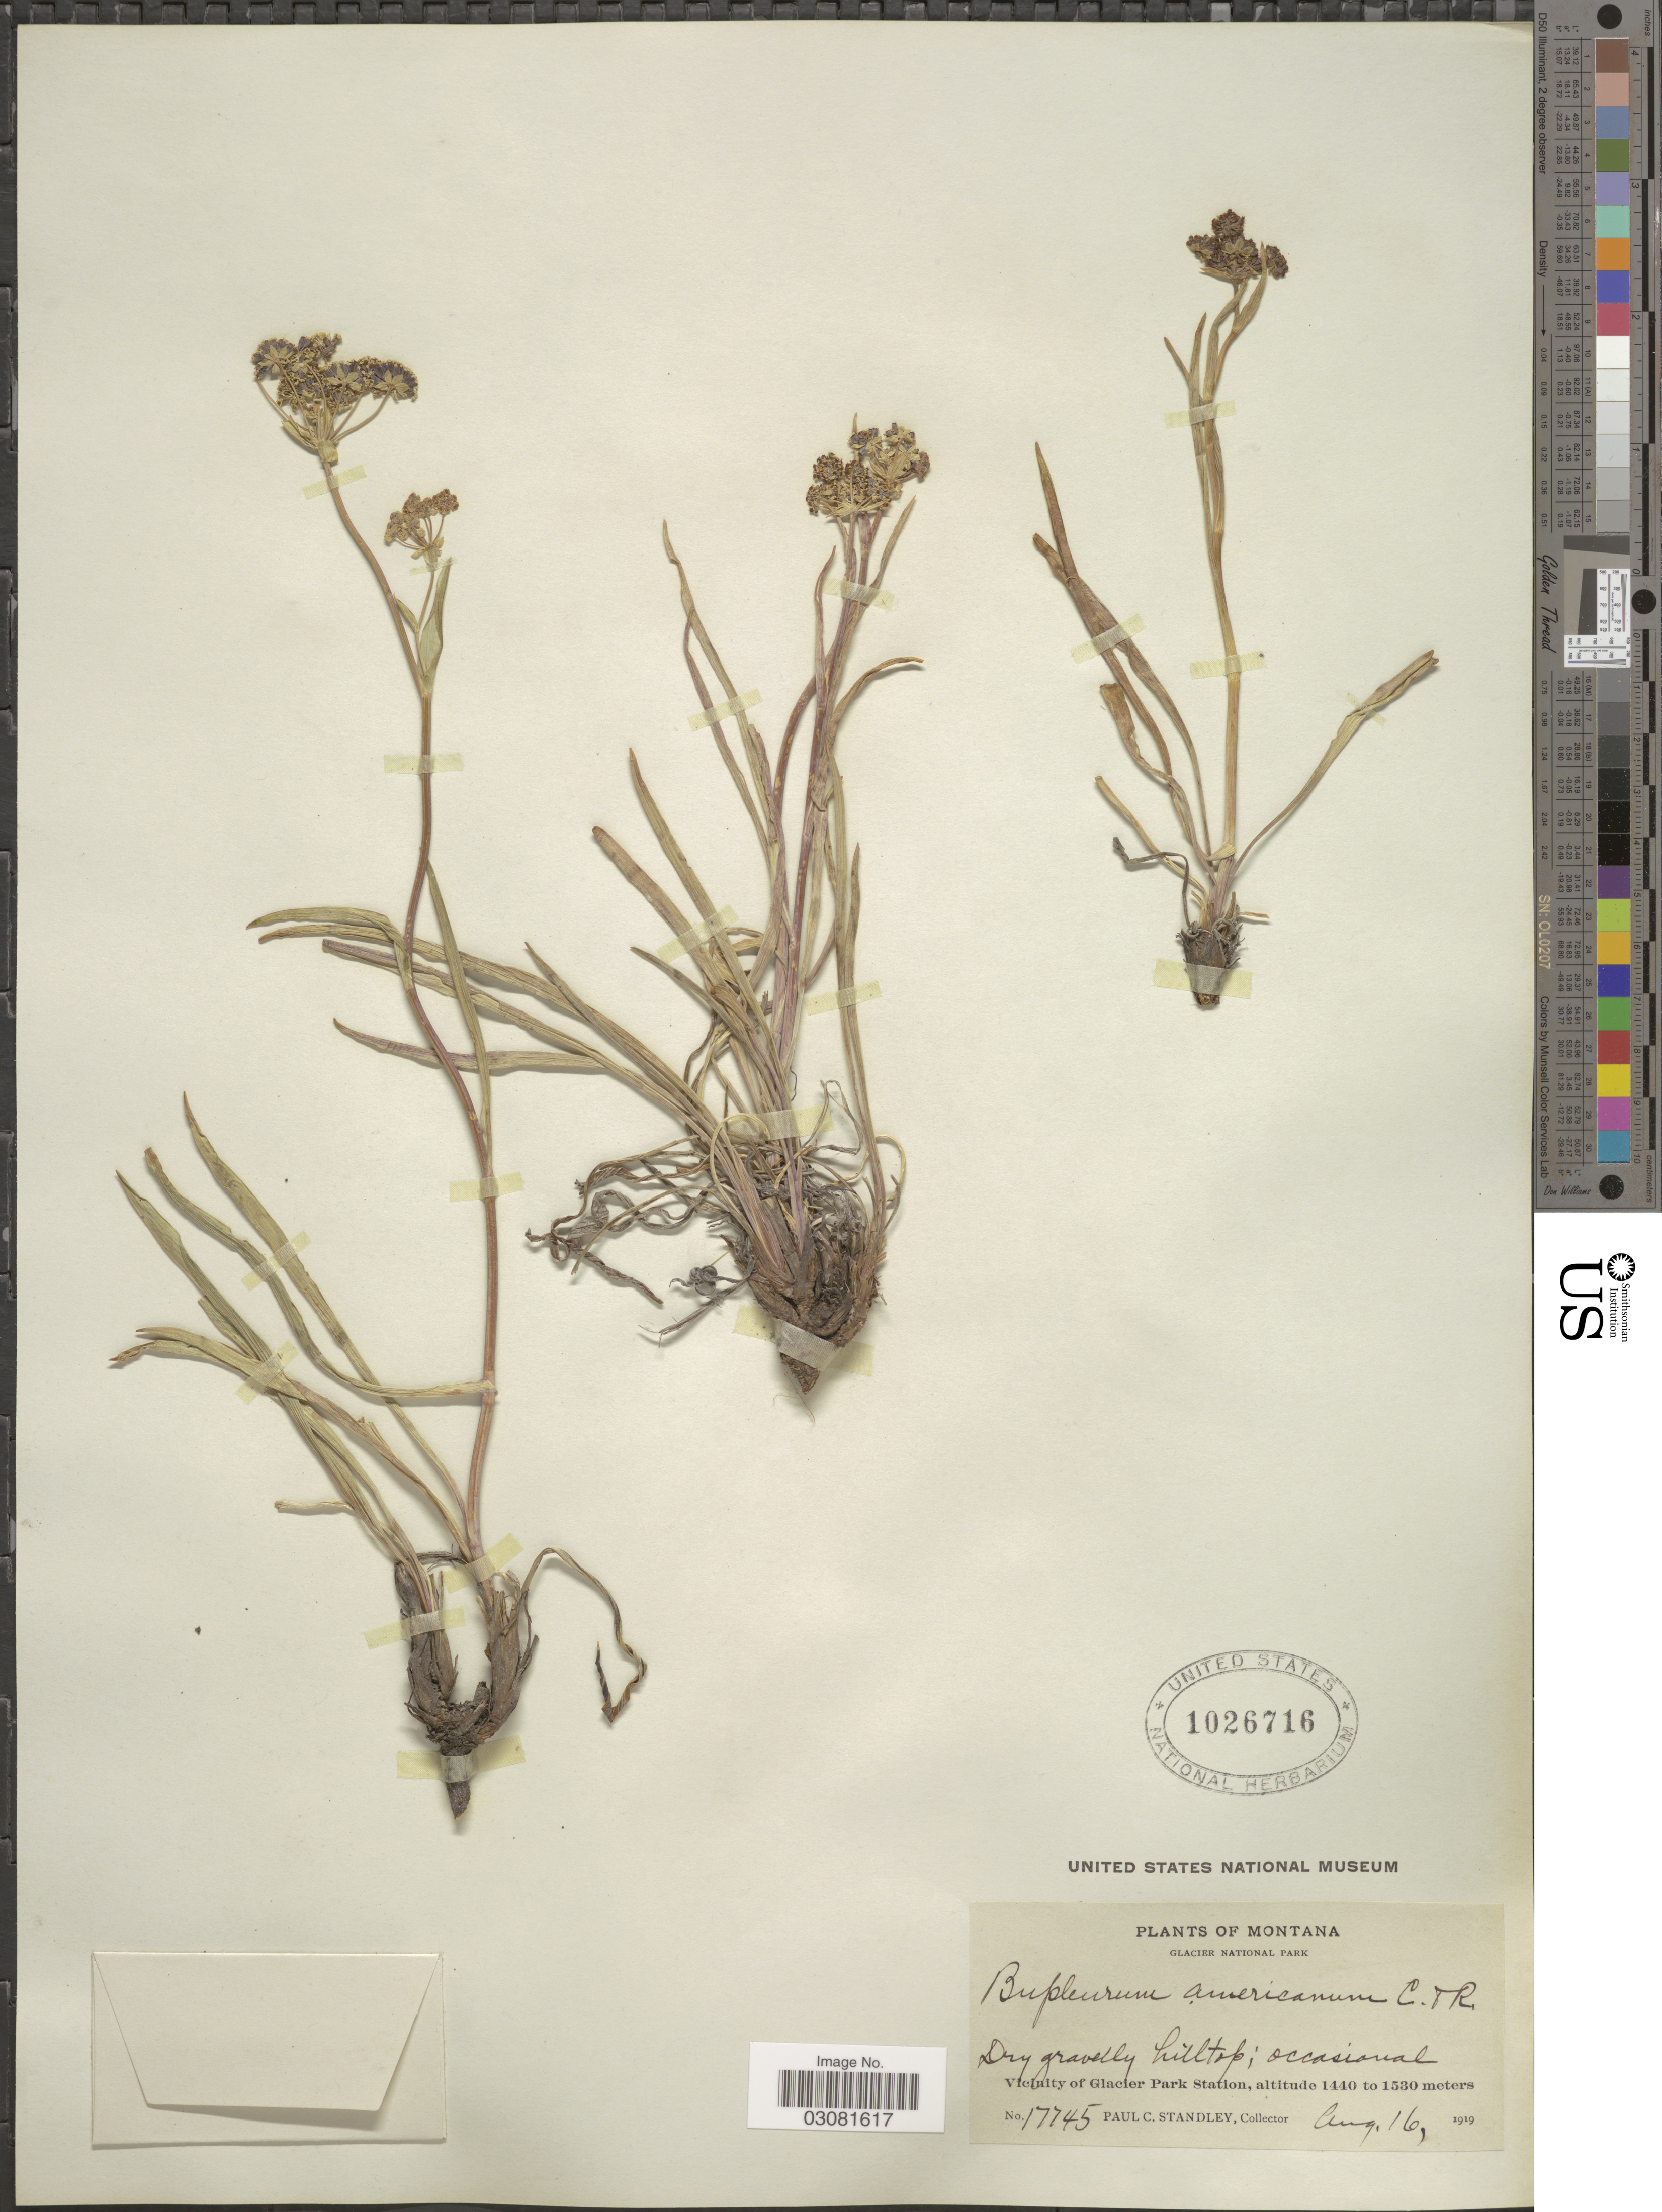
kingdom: Plantae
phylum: Tracheophyta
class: Magnoliopsida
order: Apiales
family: Apiaceae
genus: Bupleurum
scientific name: Bupleurum americanum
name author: J.M. Coult. & Rose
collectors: P. C. Standley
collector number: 17745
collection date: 1919-08-16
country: United States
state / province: Montana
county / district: Glacier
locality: Glacier National Park, Vicinity of Glacier Park.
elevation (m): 1440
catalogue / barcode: US 1026716